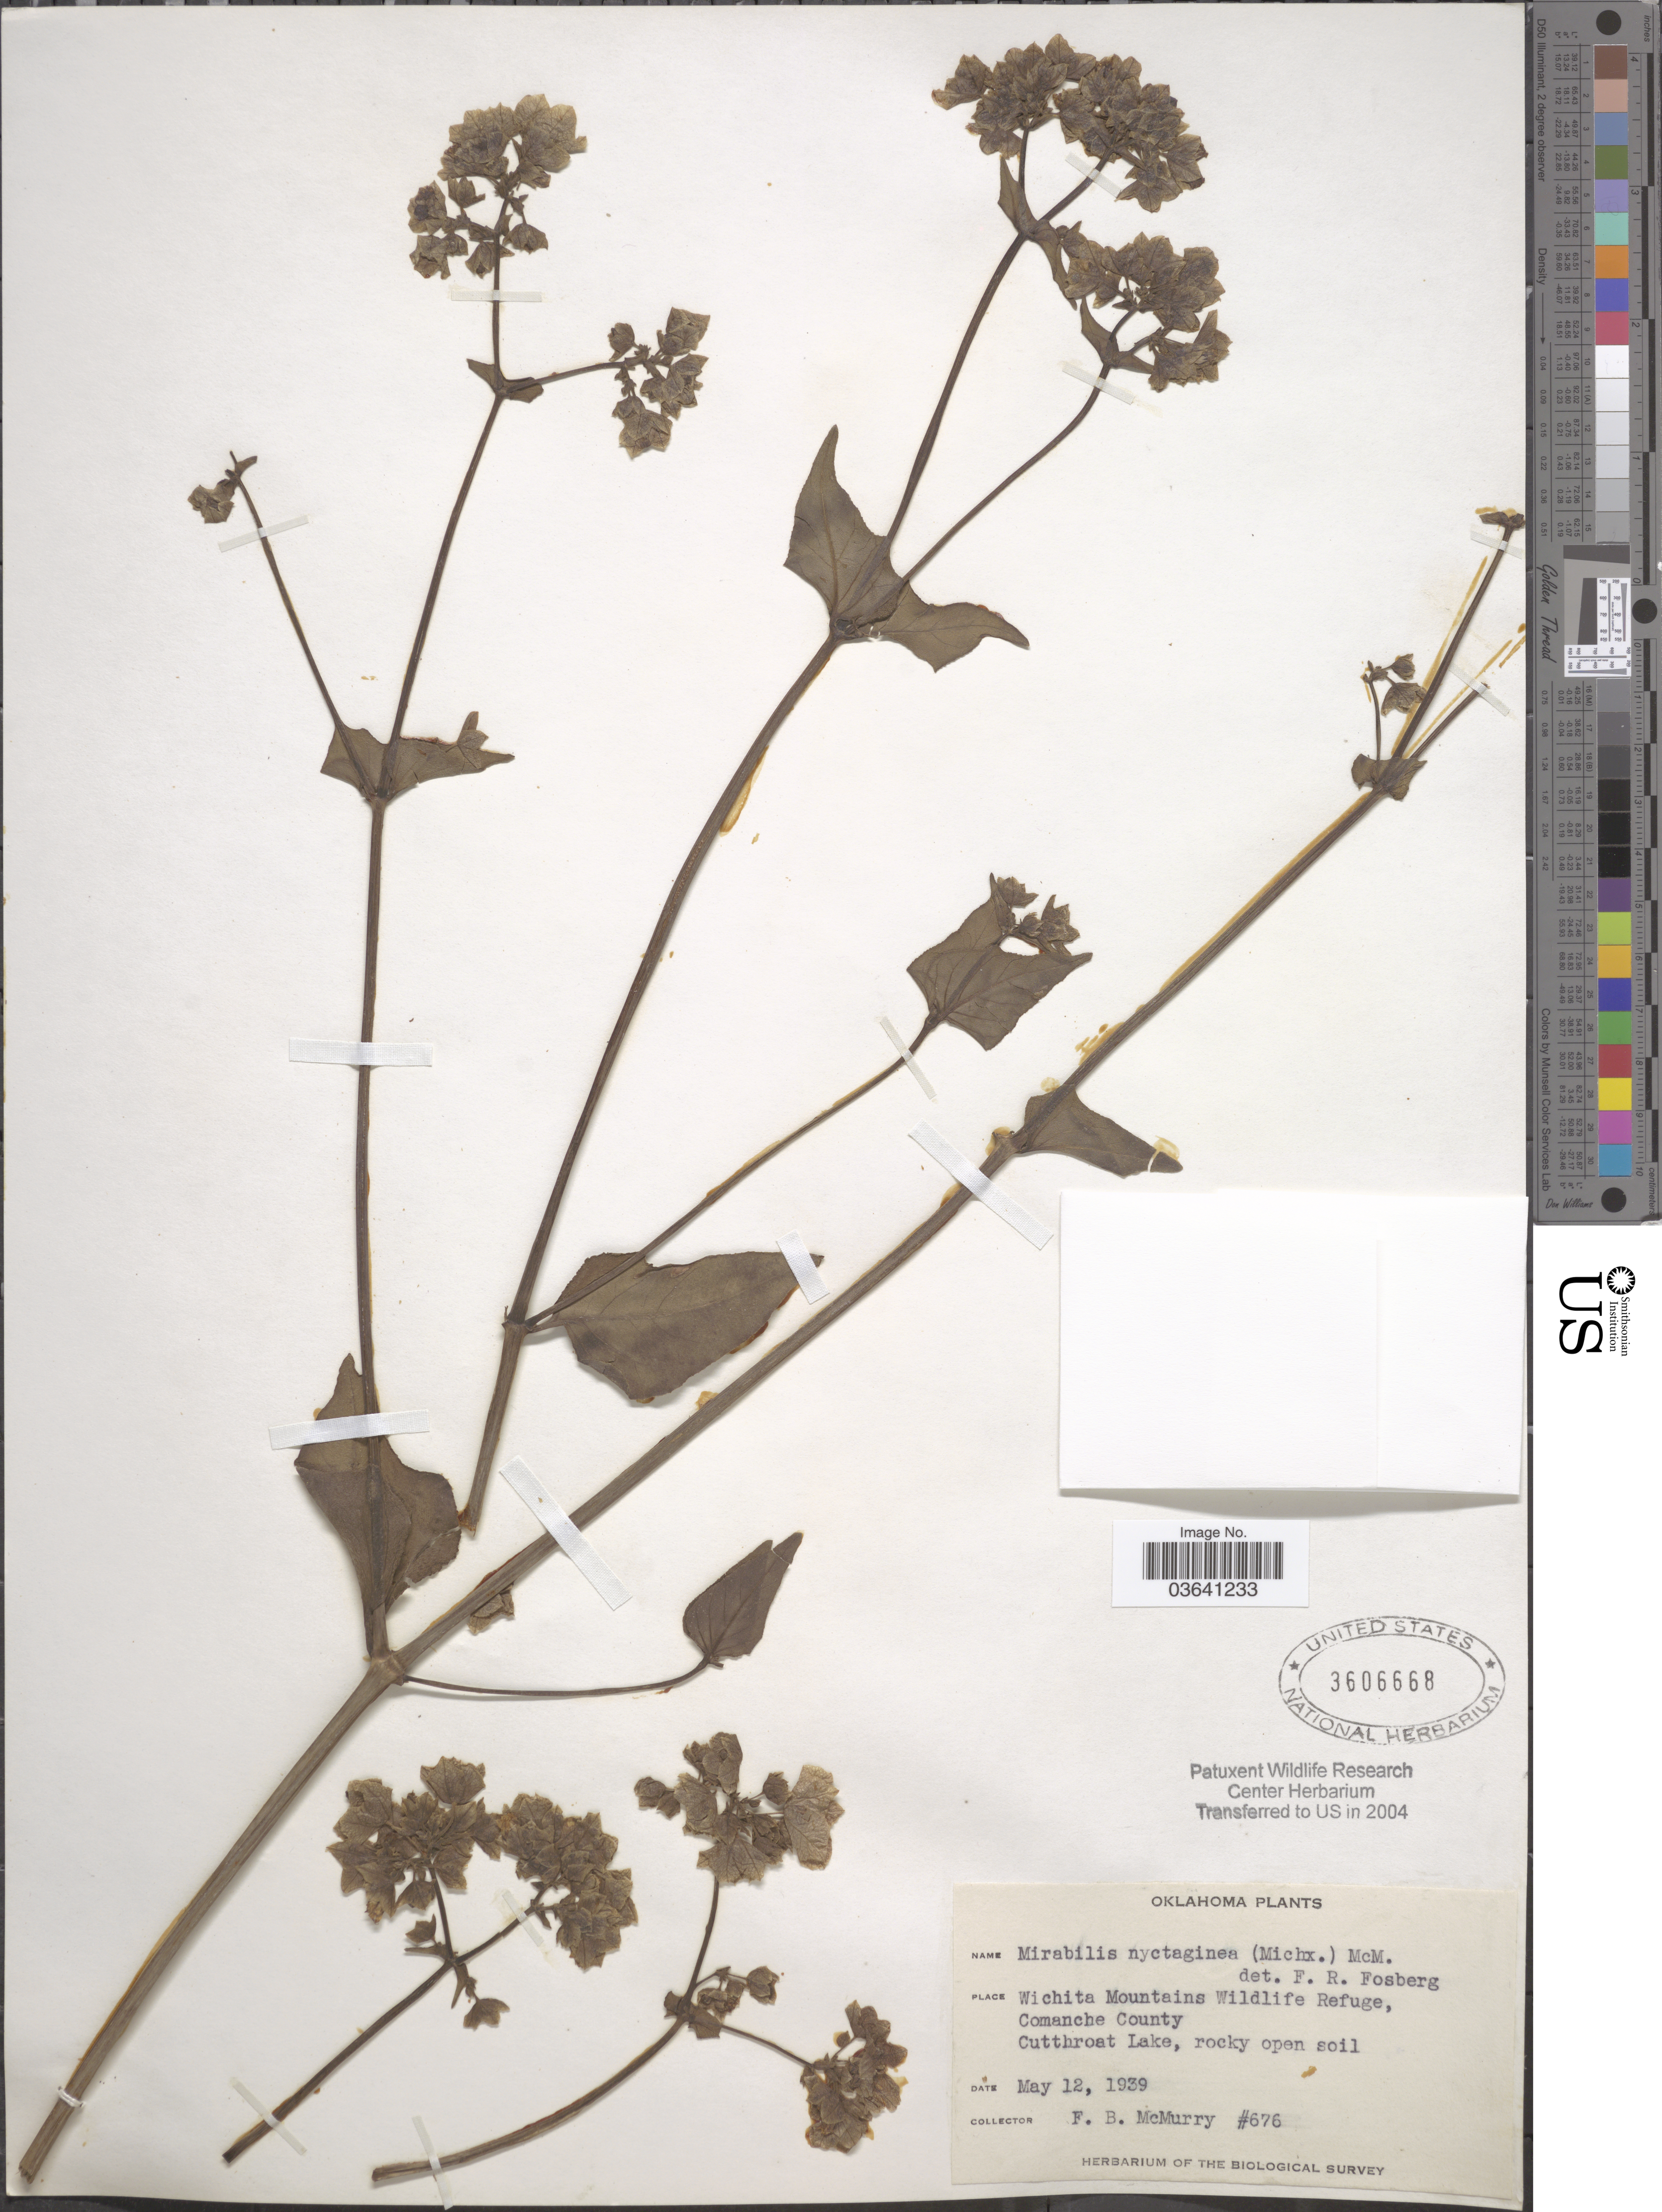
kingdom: Plantae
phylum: Tracheophyta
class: Magnoliopsida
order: Caryophyllales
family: Nyctaginaceae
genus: Mirabilis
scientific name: Mirabilis nyctaginea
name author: (Michx.) MacMill.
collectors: F. B. McMurry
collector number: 676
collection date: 1939-05-12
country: United States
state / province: Oklahoma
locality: Wichita Mountains Wildlife Refuge, Comanche County Cutthroat Lake.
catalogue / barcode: US 3606668